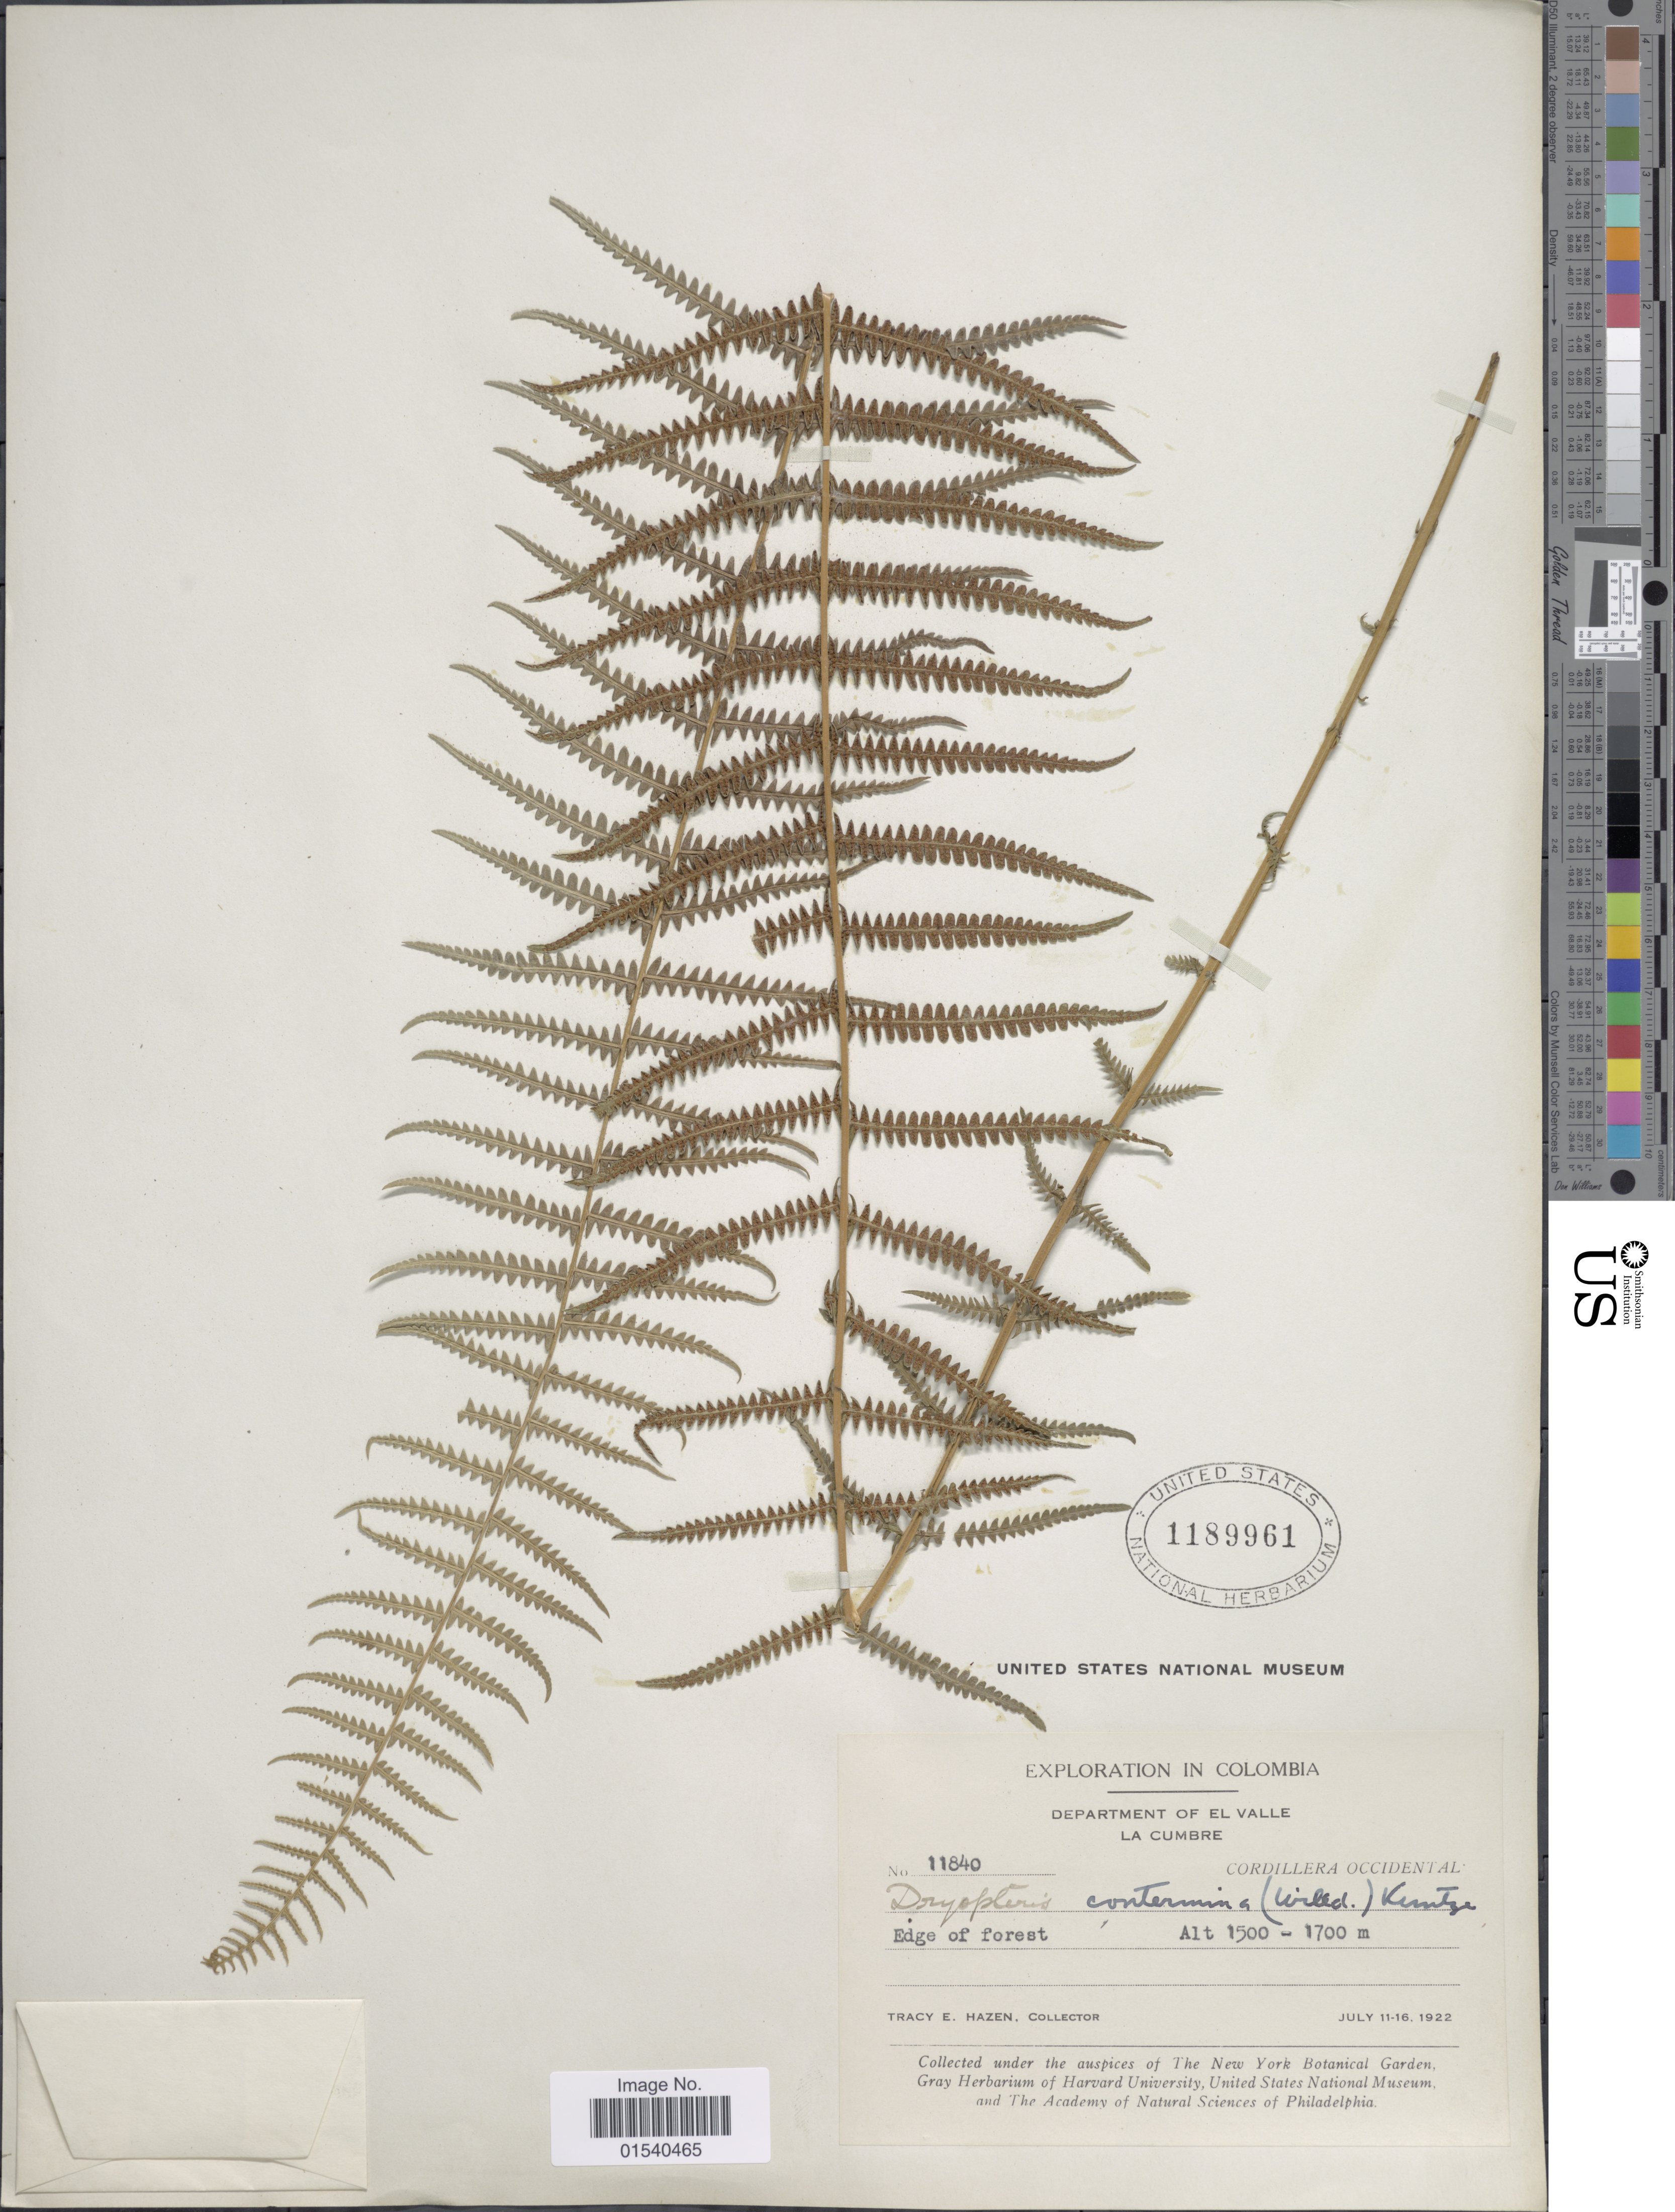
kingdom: Plantae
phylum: Tracheophyta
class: Polypodiopsida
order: Polypodiales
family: Thelypteridaceae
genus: Amauropelta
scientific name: Amauropelta opposita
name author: (Vahl) Pic. Serm.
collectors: T. E. Hazen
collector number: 11840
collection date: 1922-07-11/1922-07-16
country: Colombia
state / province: Valle del Cauca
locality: Department of El Valle La Cumbre, Cordillera Occidental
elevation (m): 1500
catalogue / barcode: US 1189961